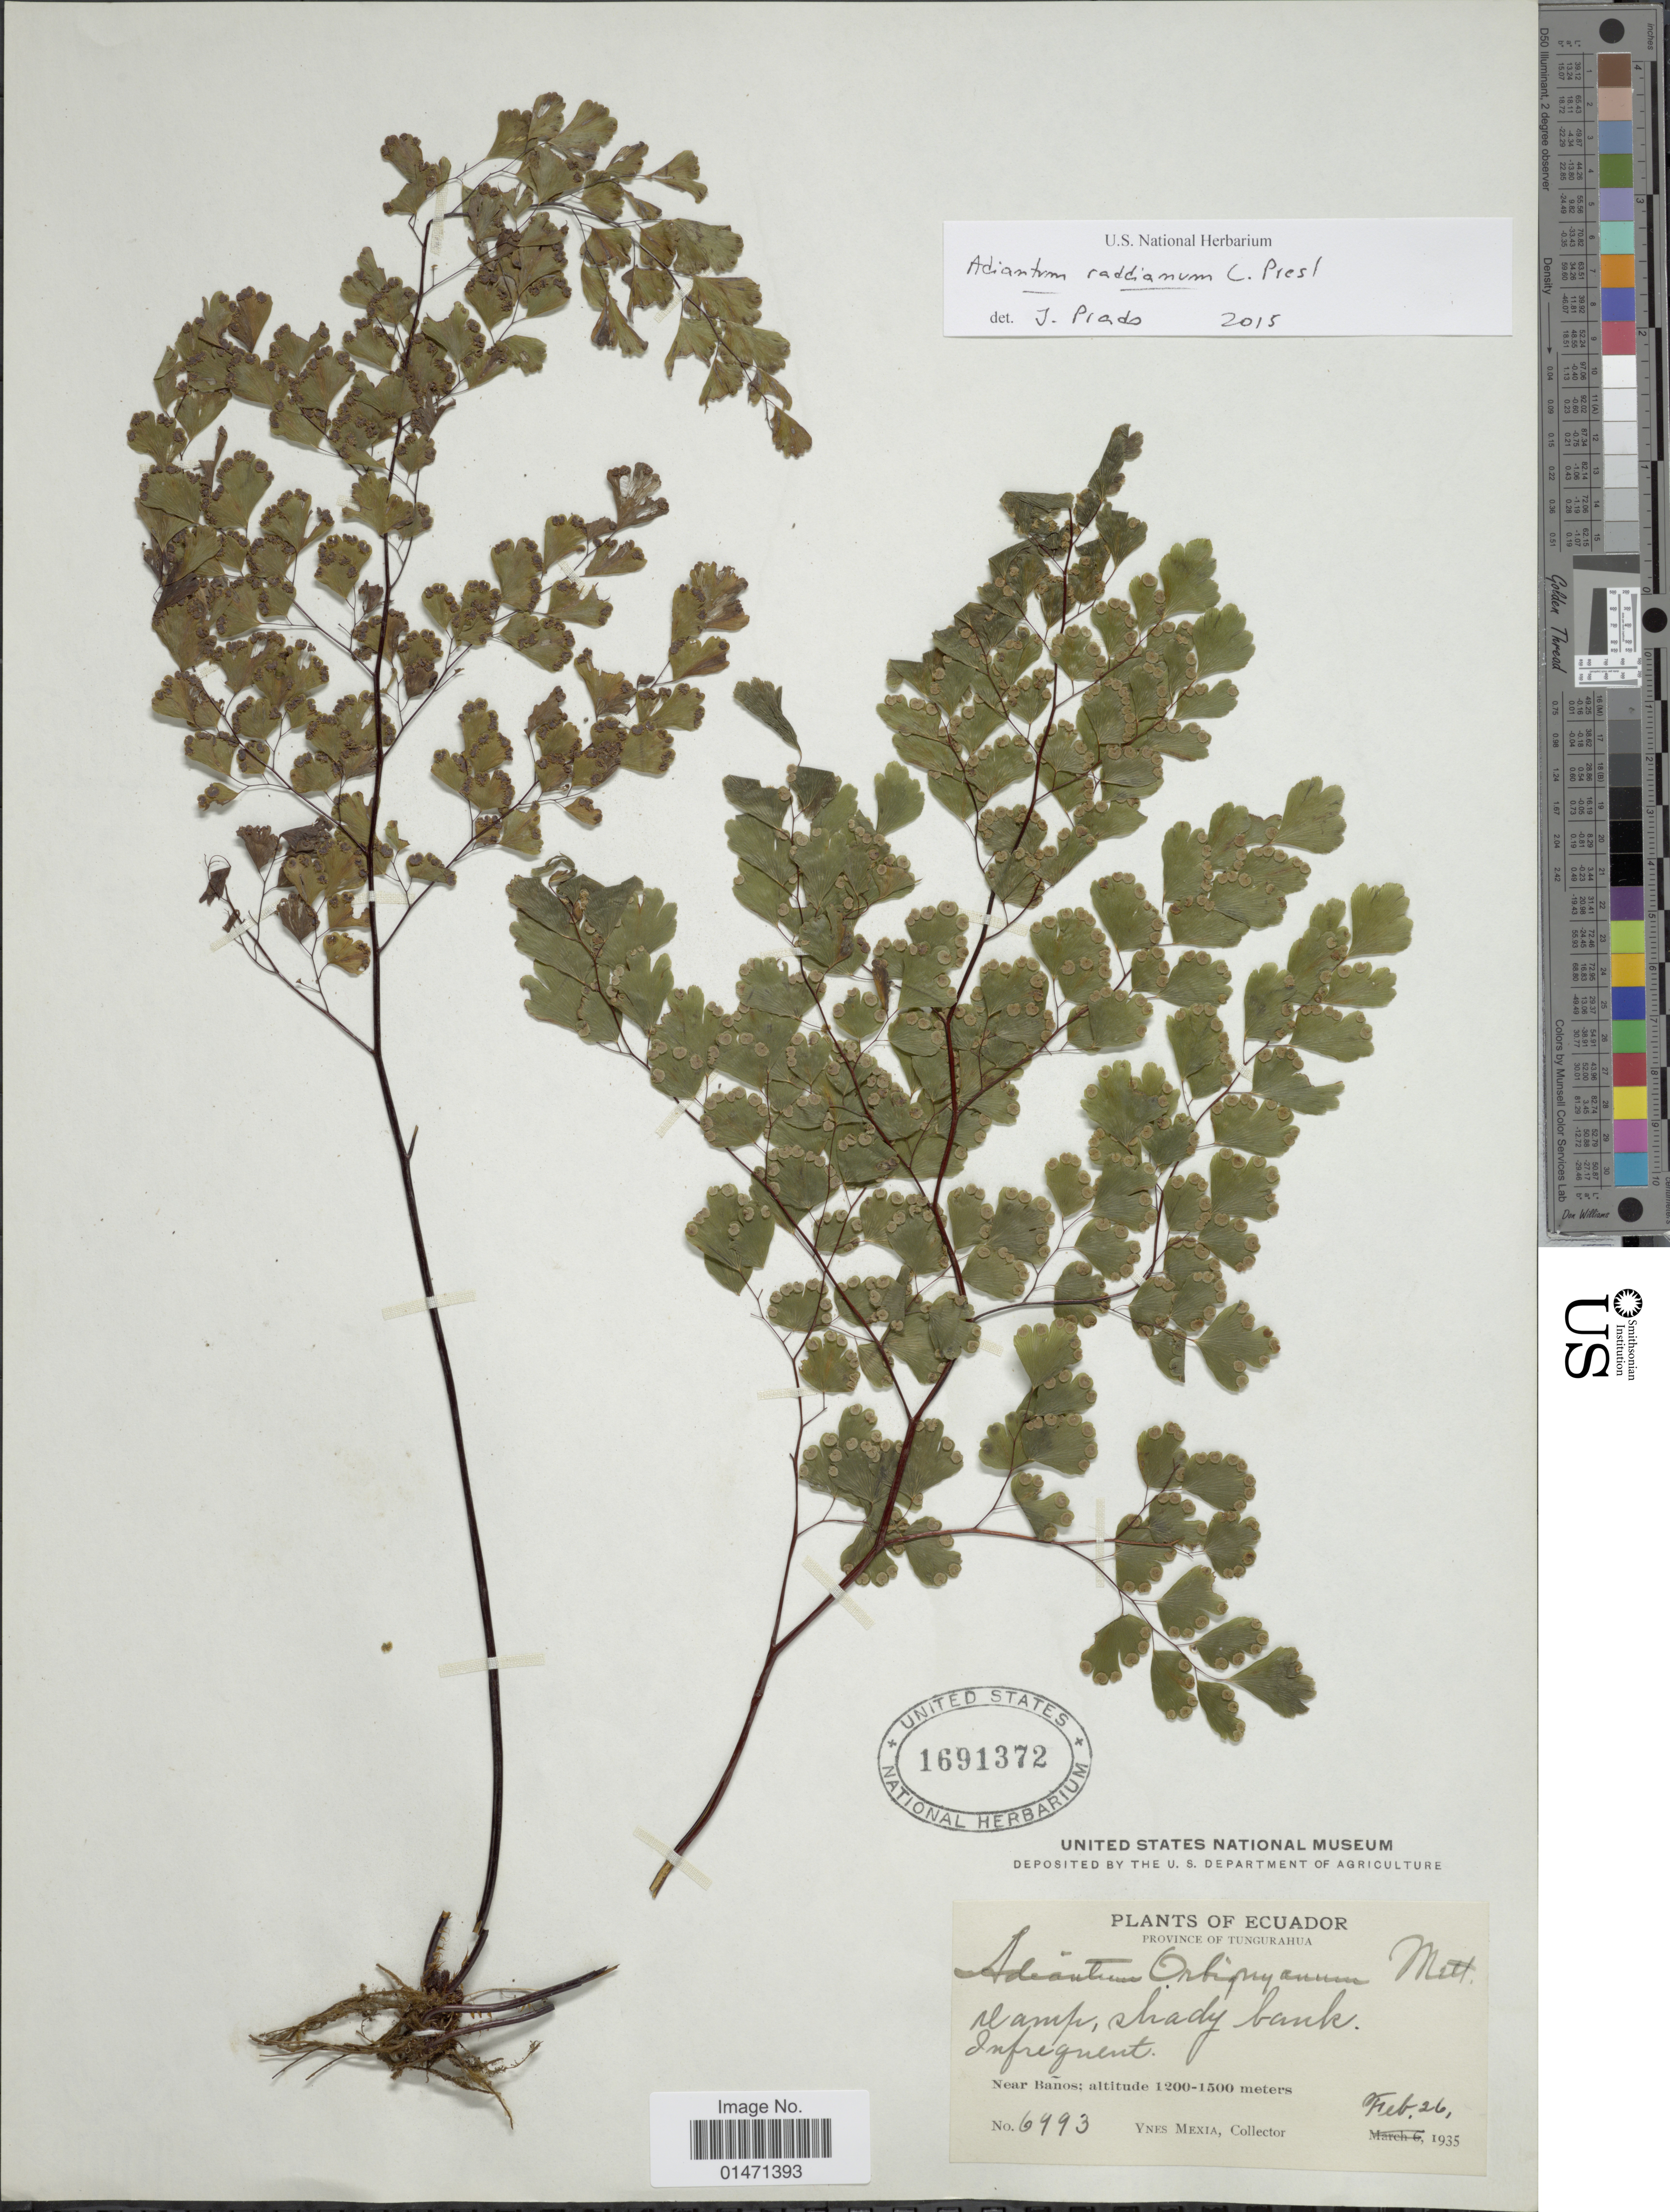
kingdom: Plantae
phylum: Tracheophyta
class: Polypodiopsida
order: Polypodiales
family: Pteridaceae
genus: Adiantum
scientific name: Adiantum raddianum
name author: C. Presl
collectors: Y. Mexia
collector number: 6993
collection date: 1935-02-26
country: Ecuador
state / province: Tungurahua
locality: Plants of Ecuador, Province of Tungurahua, Near Banos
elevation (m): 1200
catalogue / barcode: US 1691372